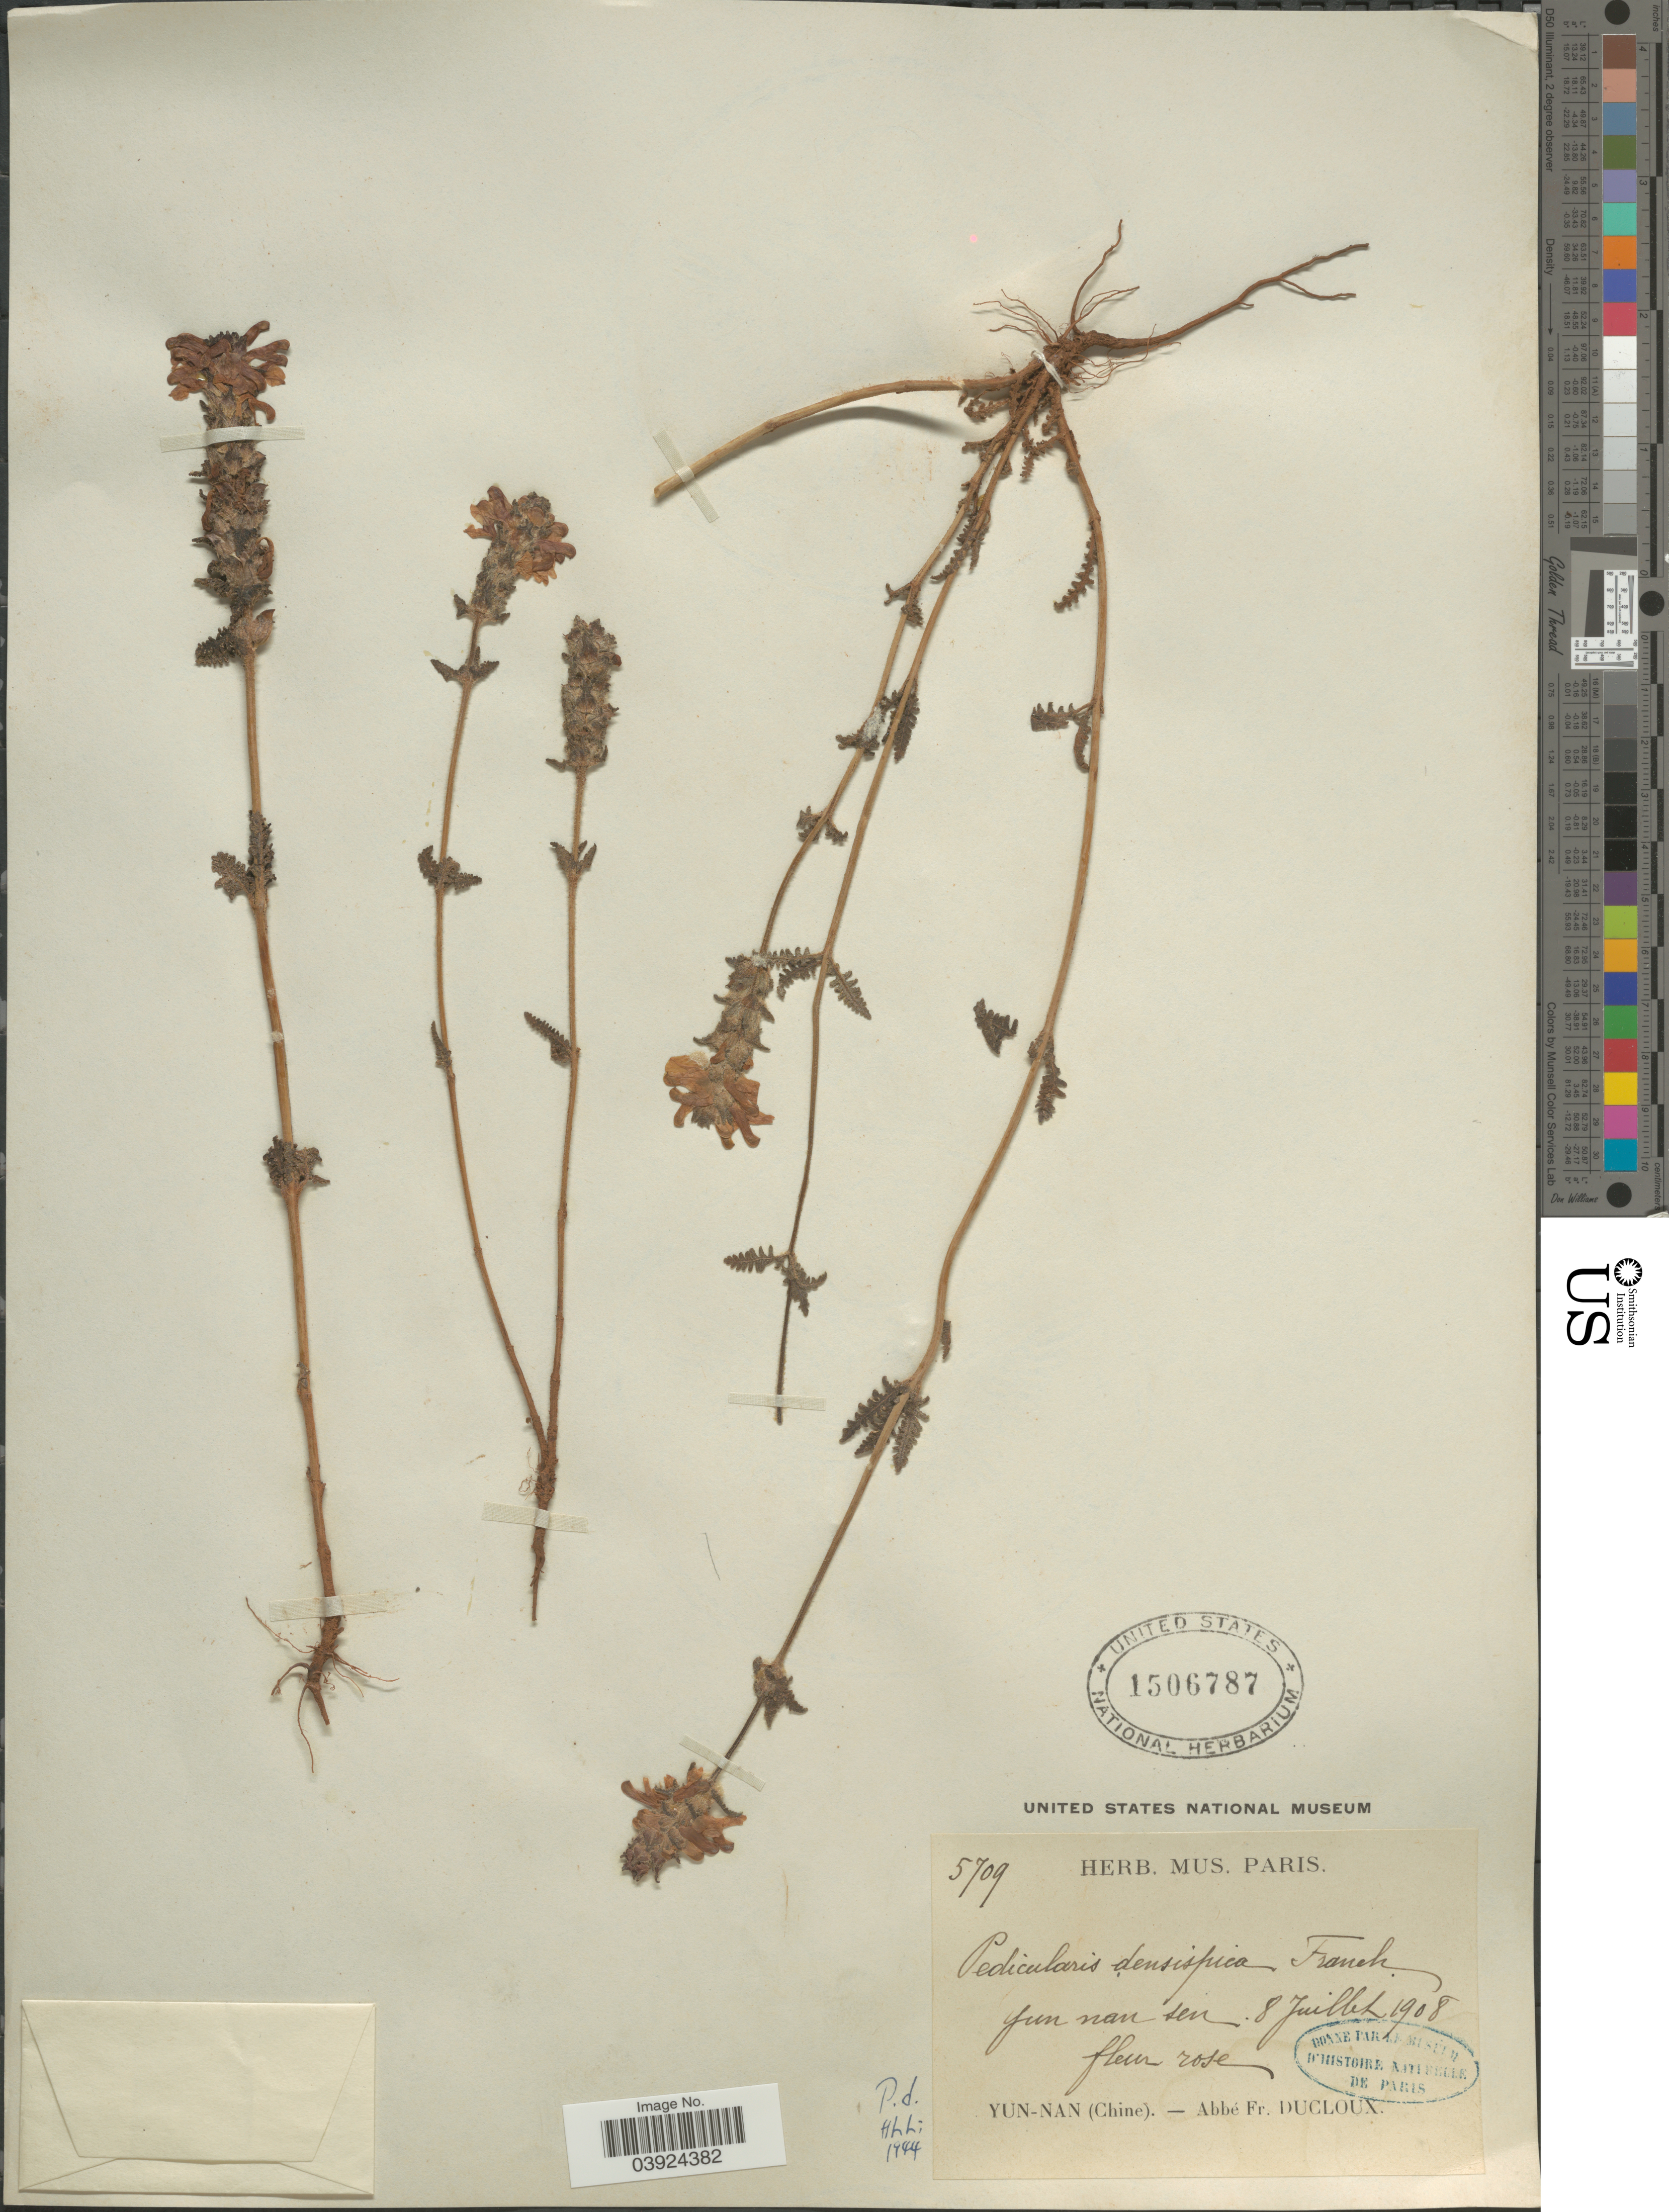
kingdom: Plantae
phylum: Tracheophyta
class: Magnoliopsida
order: Lamiales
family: Orobanchaceae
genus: Pedicularis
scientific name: Pedicularis densispica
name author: Franch. ex Maxim.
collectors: A. Ducloux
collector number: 5709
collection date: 1908-07-08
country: China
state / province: Yunnan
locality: Yun nan sen. Yun-nan (Chine).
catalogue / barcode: US 1506787